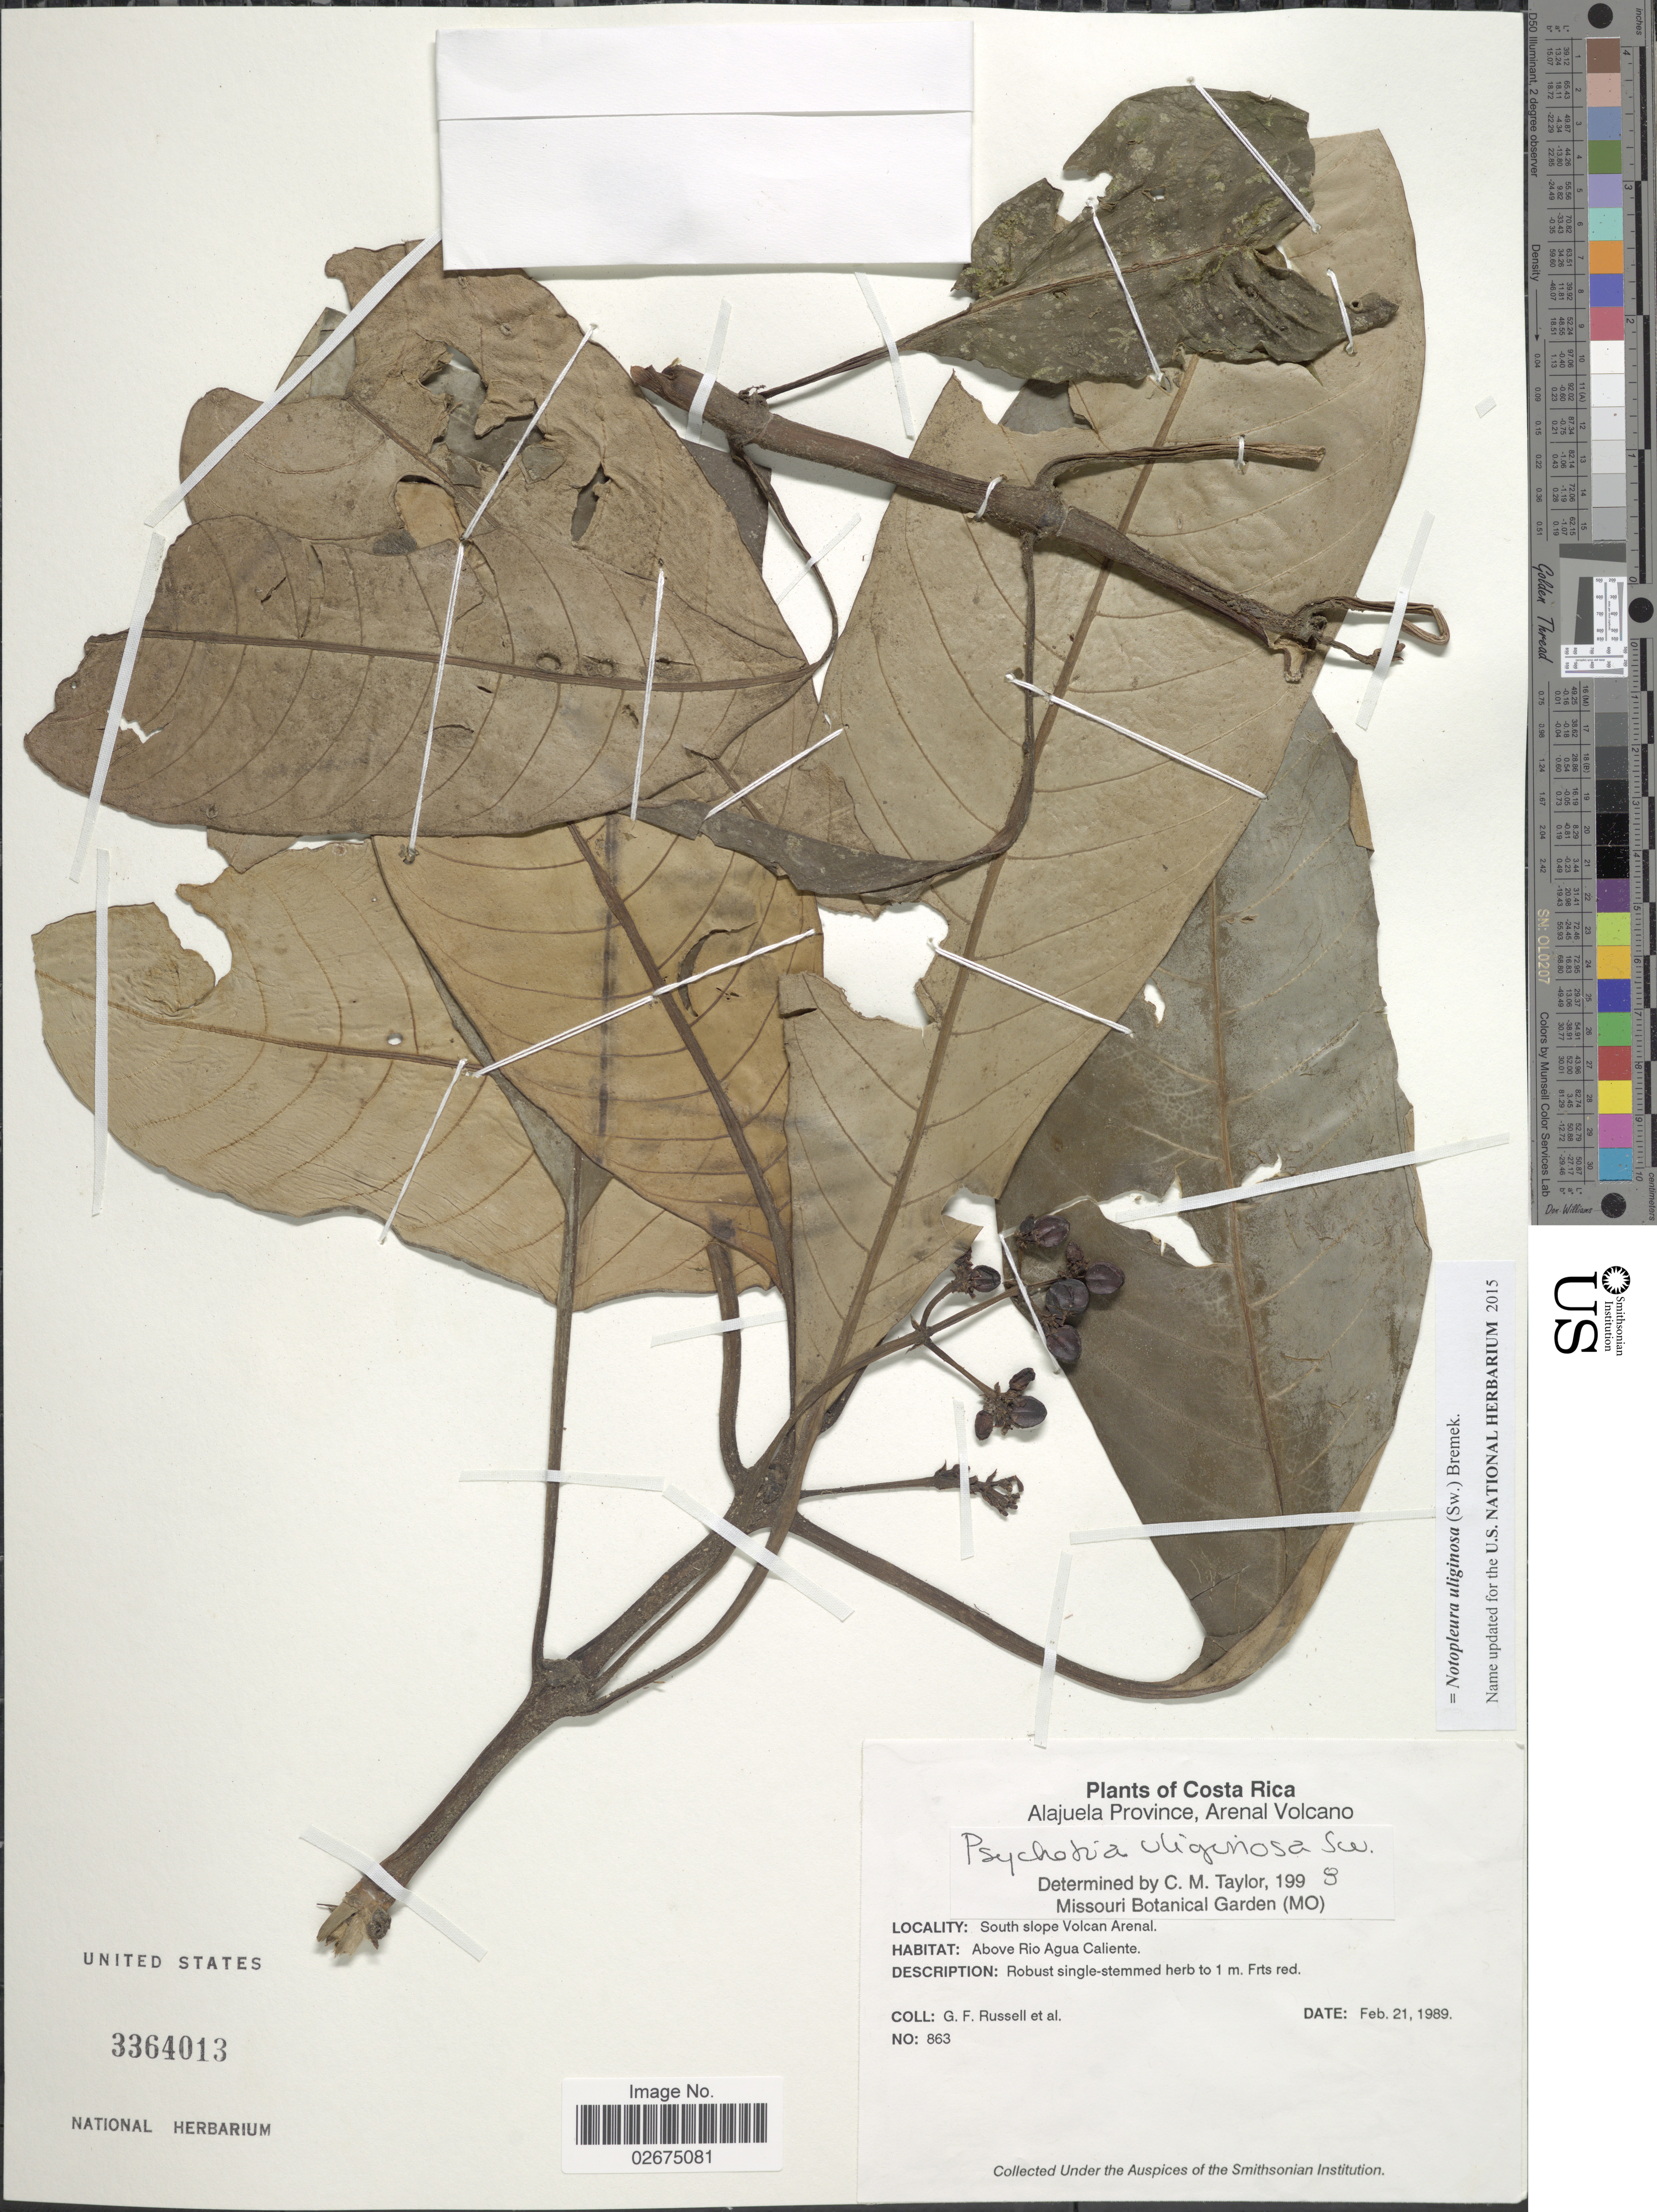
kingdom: Plantae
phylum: Tracheophyta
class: Magnoliopsida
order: Gentianales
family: Rubiaceae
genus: Notopleura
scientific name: Notopleura uliginosa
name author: (Sw.) Bremek.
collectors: G. Russell & et al.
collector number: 863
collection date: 1989-02-21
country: Costa Rica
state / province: Alajuela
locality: Arenal Volcano. South slope Volcan Arenal. Above Rio Agua Caliente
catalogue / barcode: US 3364013